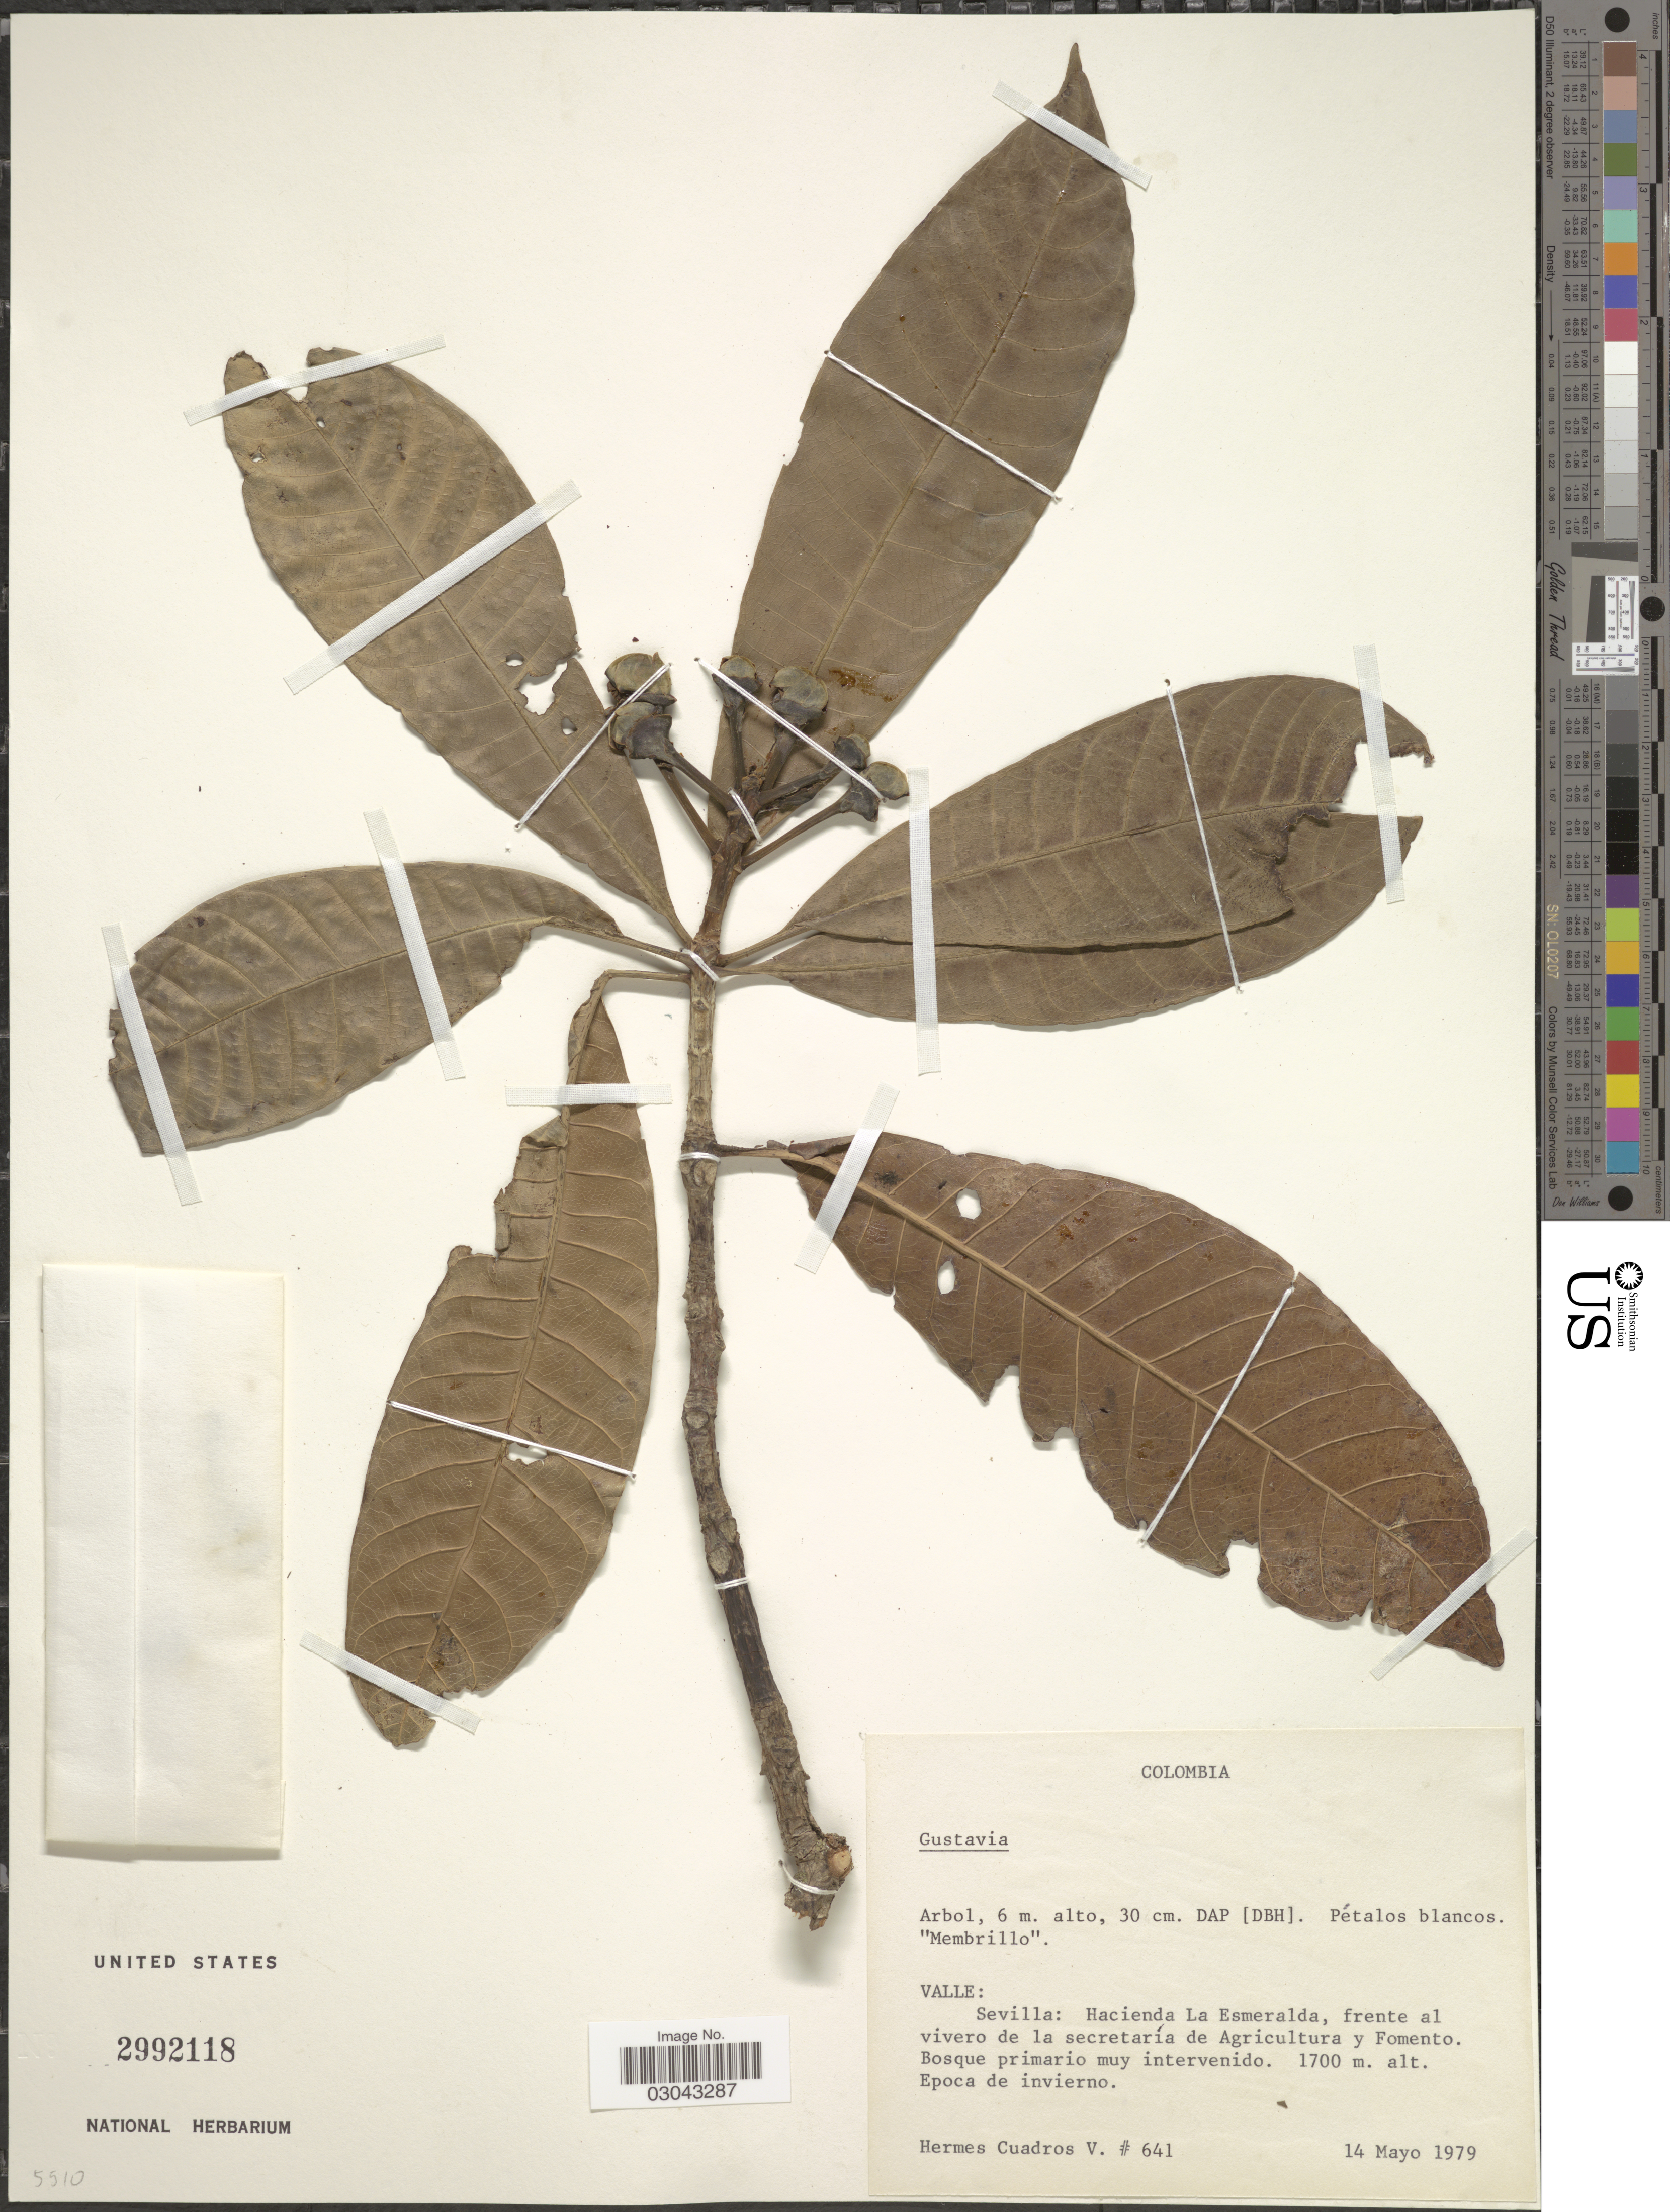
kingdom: Plantae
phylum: Tracheophyta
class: Magnoliopsida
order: Ericales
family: Lecythidaceae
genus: Gustavia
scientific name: Gustavia sp.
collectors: H. Cuadros V.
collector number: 641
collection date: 1979-05-14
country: Colombia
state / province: Valle del Cauca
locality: Valle: Sevilla: Hacienda la Esmeralda, frente al vivero de la secretaría de Agricultura y Fomento.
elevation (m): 1700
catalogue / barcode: US 2992118